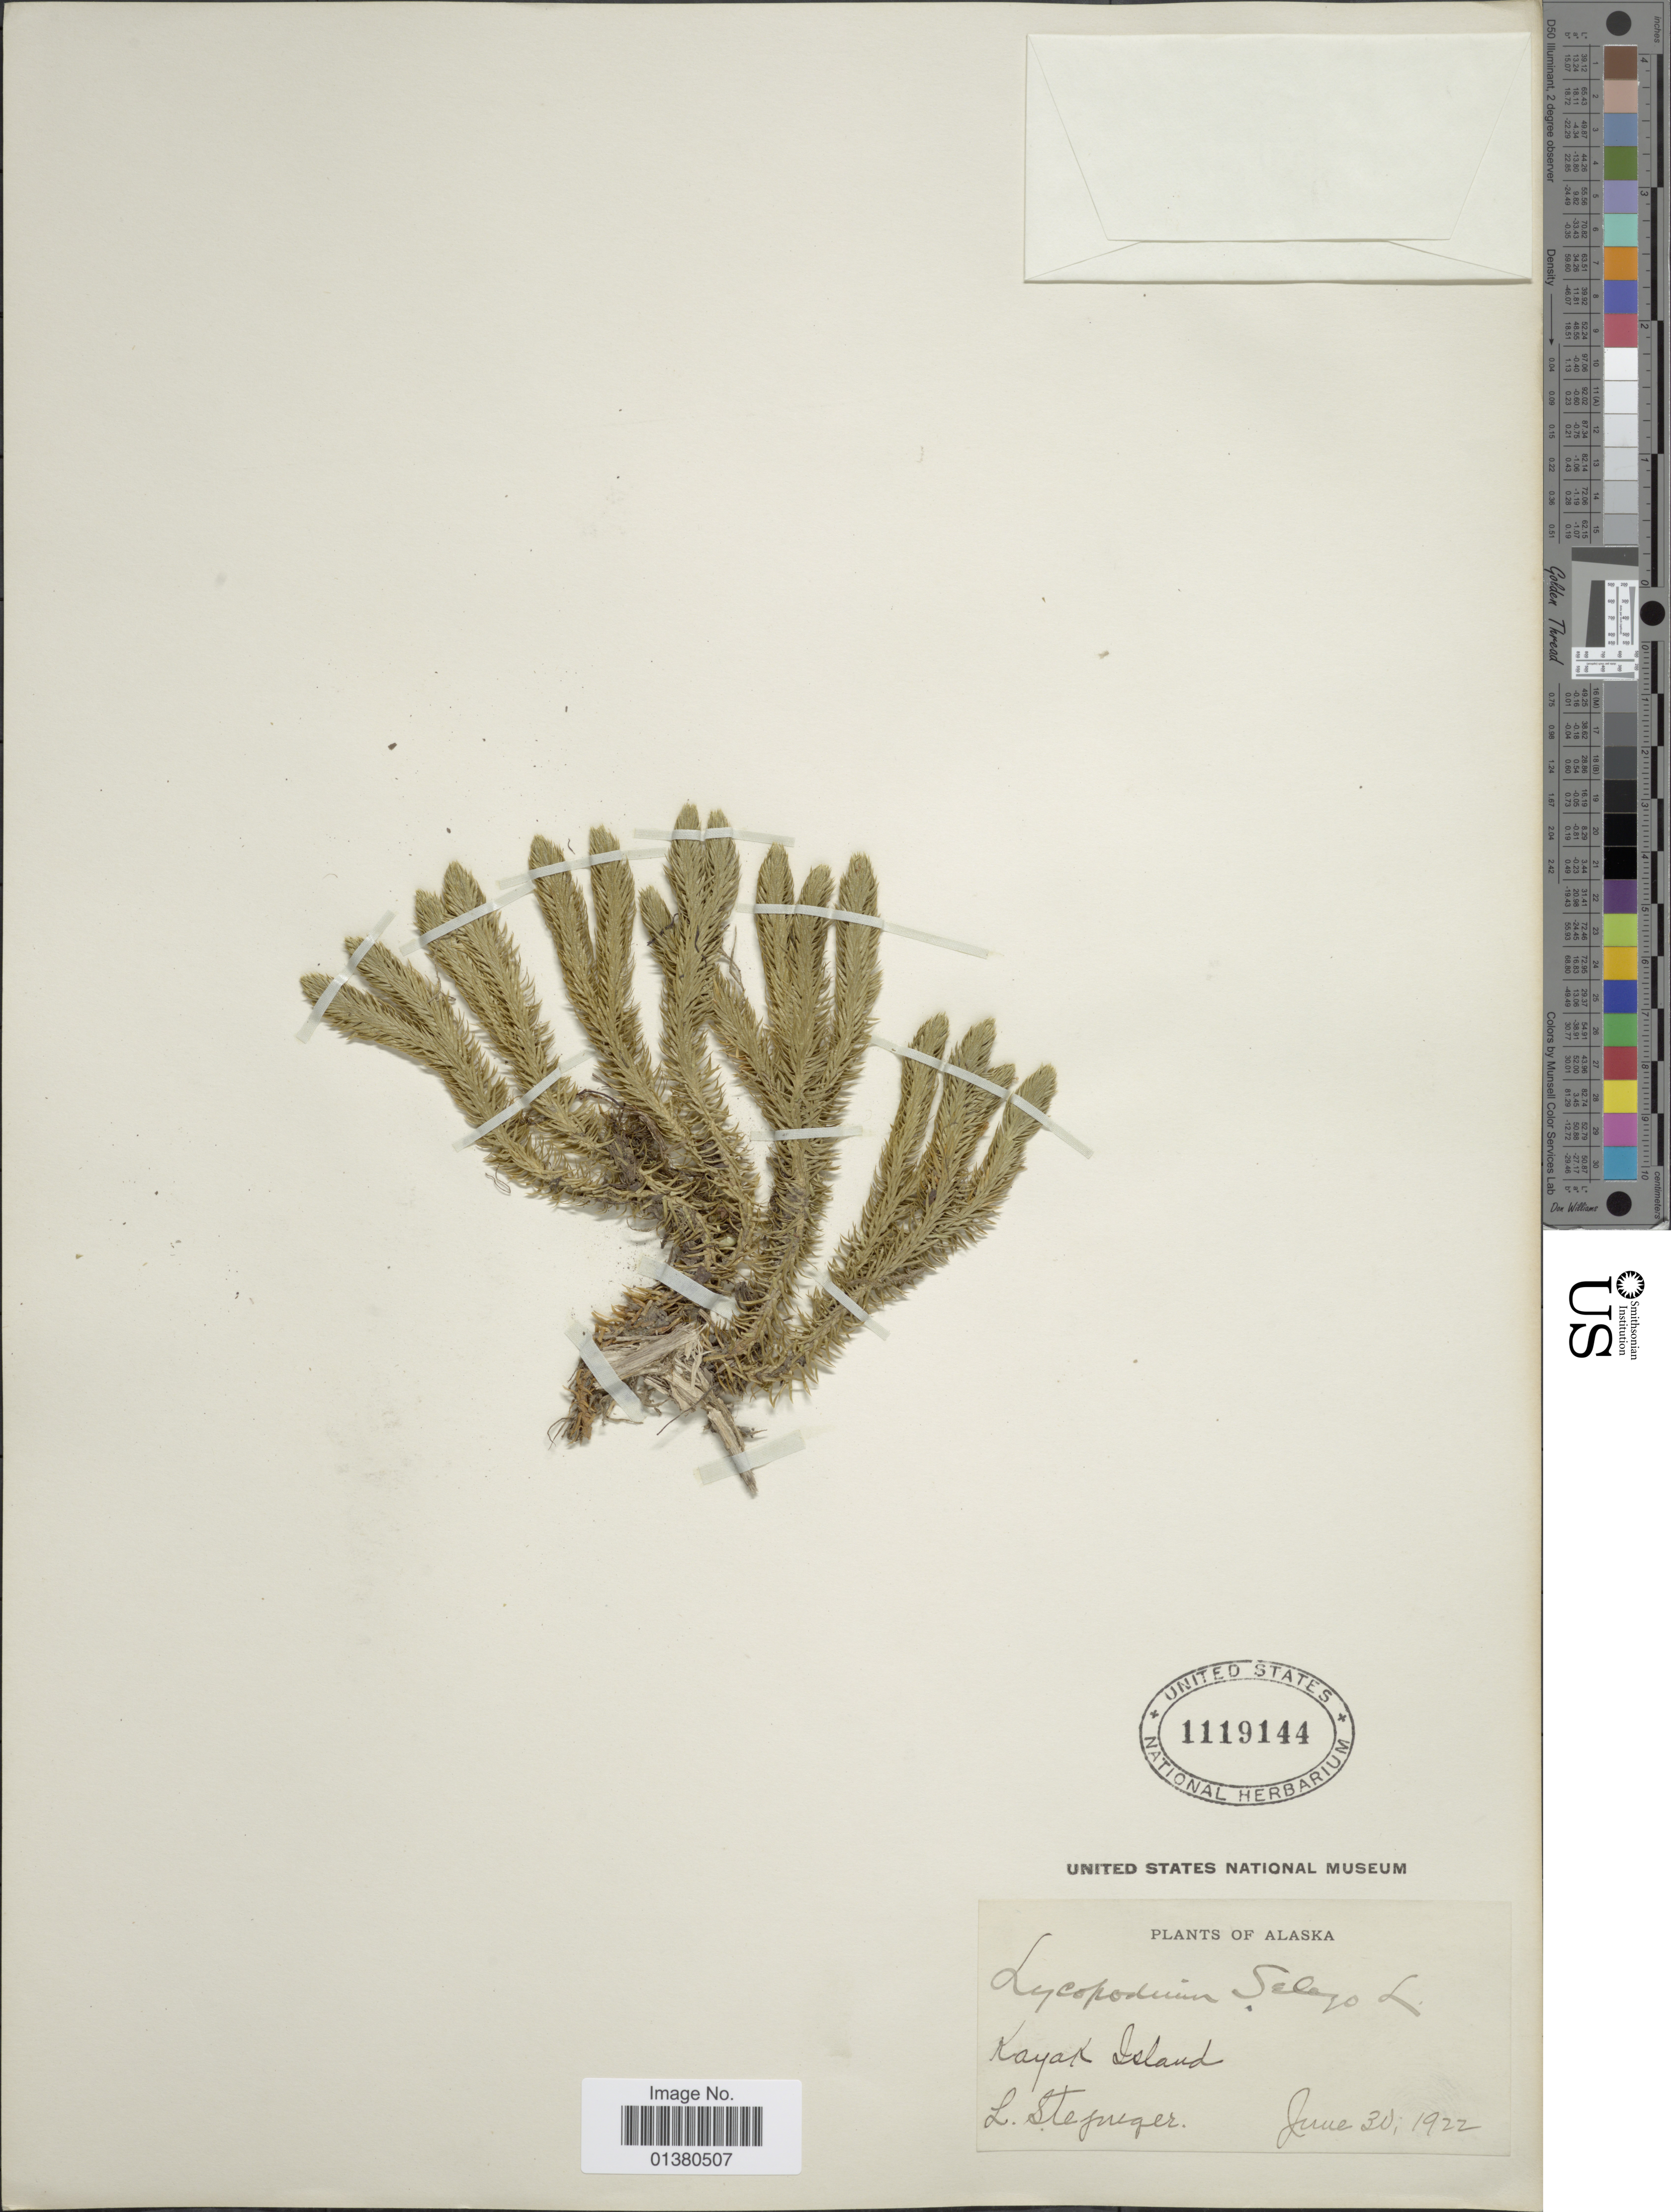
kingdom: Plantae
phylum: Tracheophyta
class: Lycopodiopsida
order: Lycopodiales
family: Lycopodiaceae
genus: Huperzia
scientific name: Huperzia selago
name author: (L.) Bernh. ex Schrank & Mart.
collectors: L. Stegneger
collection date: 1922-06-30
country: United States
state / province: Alaska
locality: Kayak Island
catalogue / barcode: US 1119144